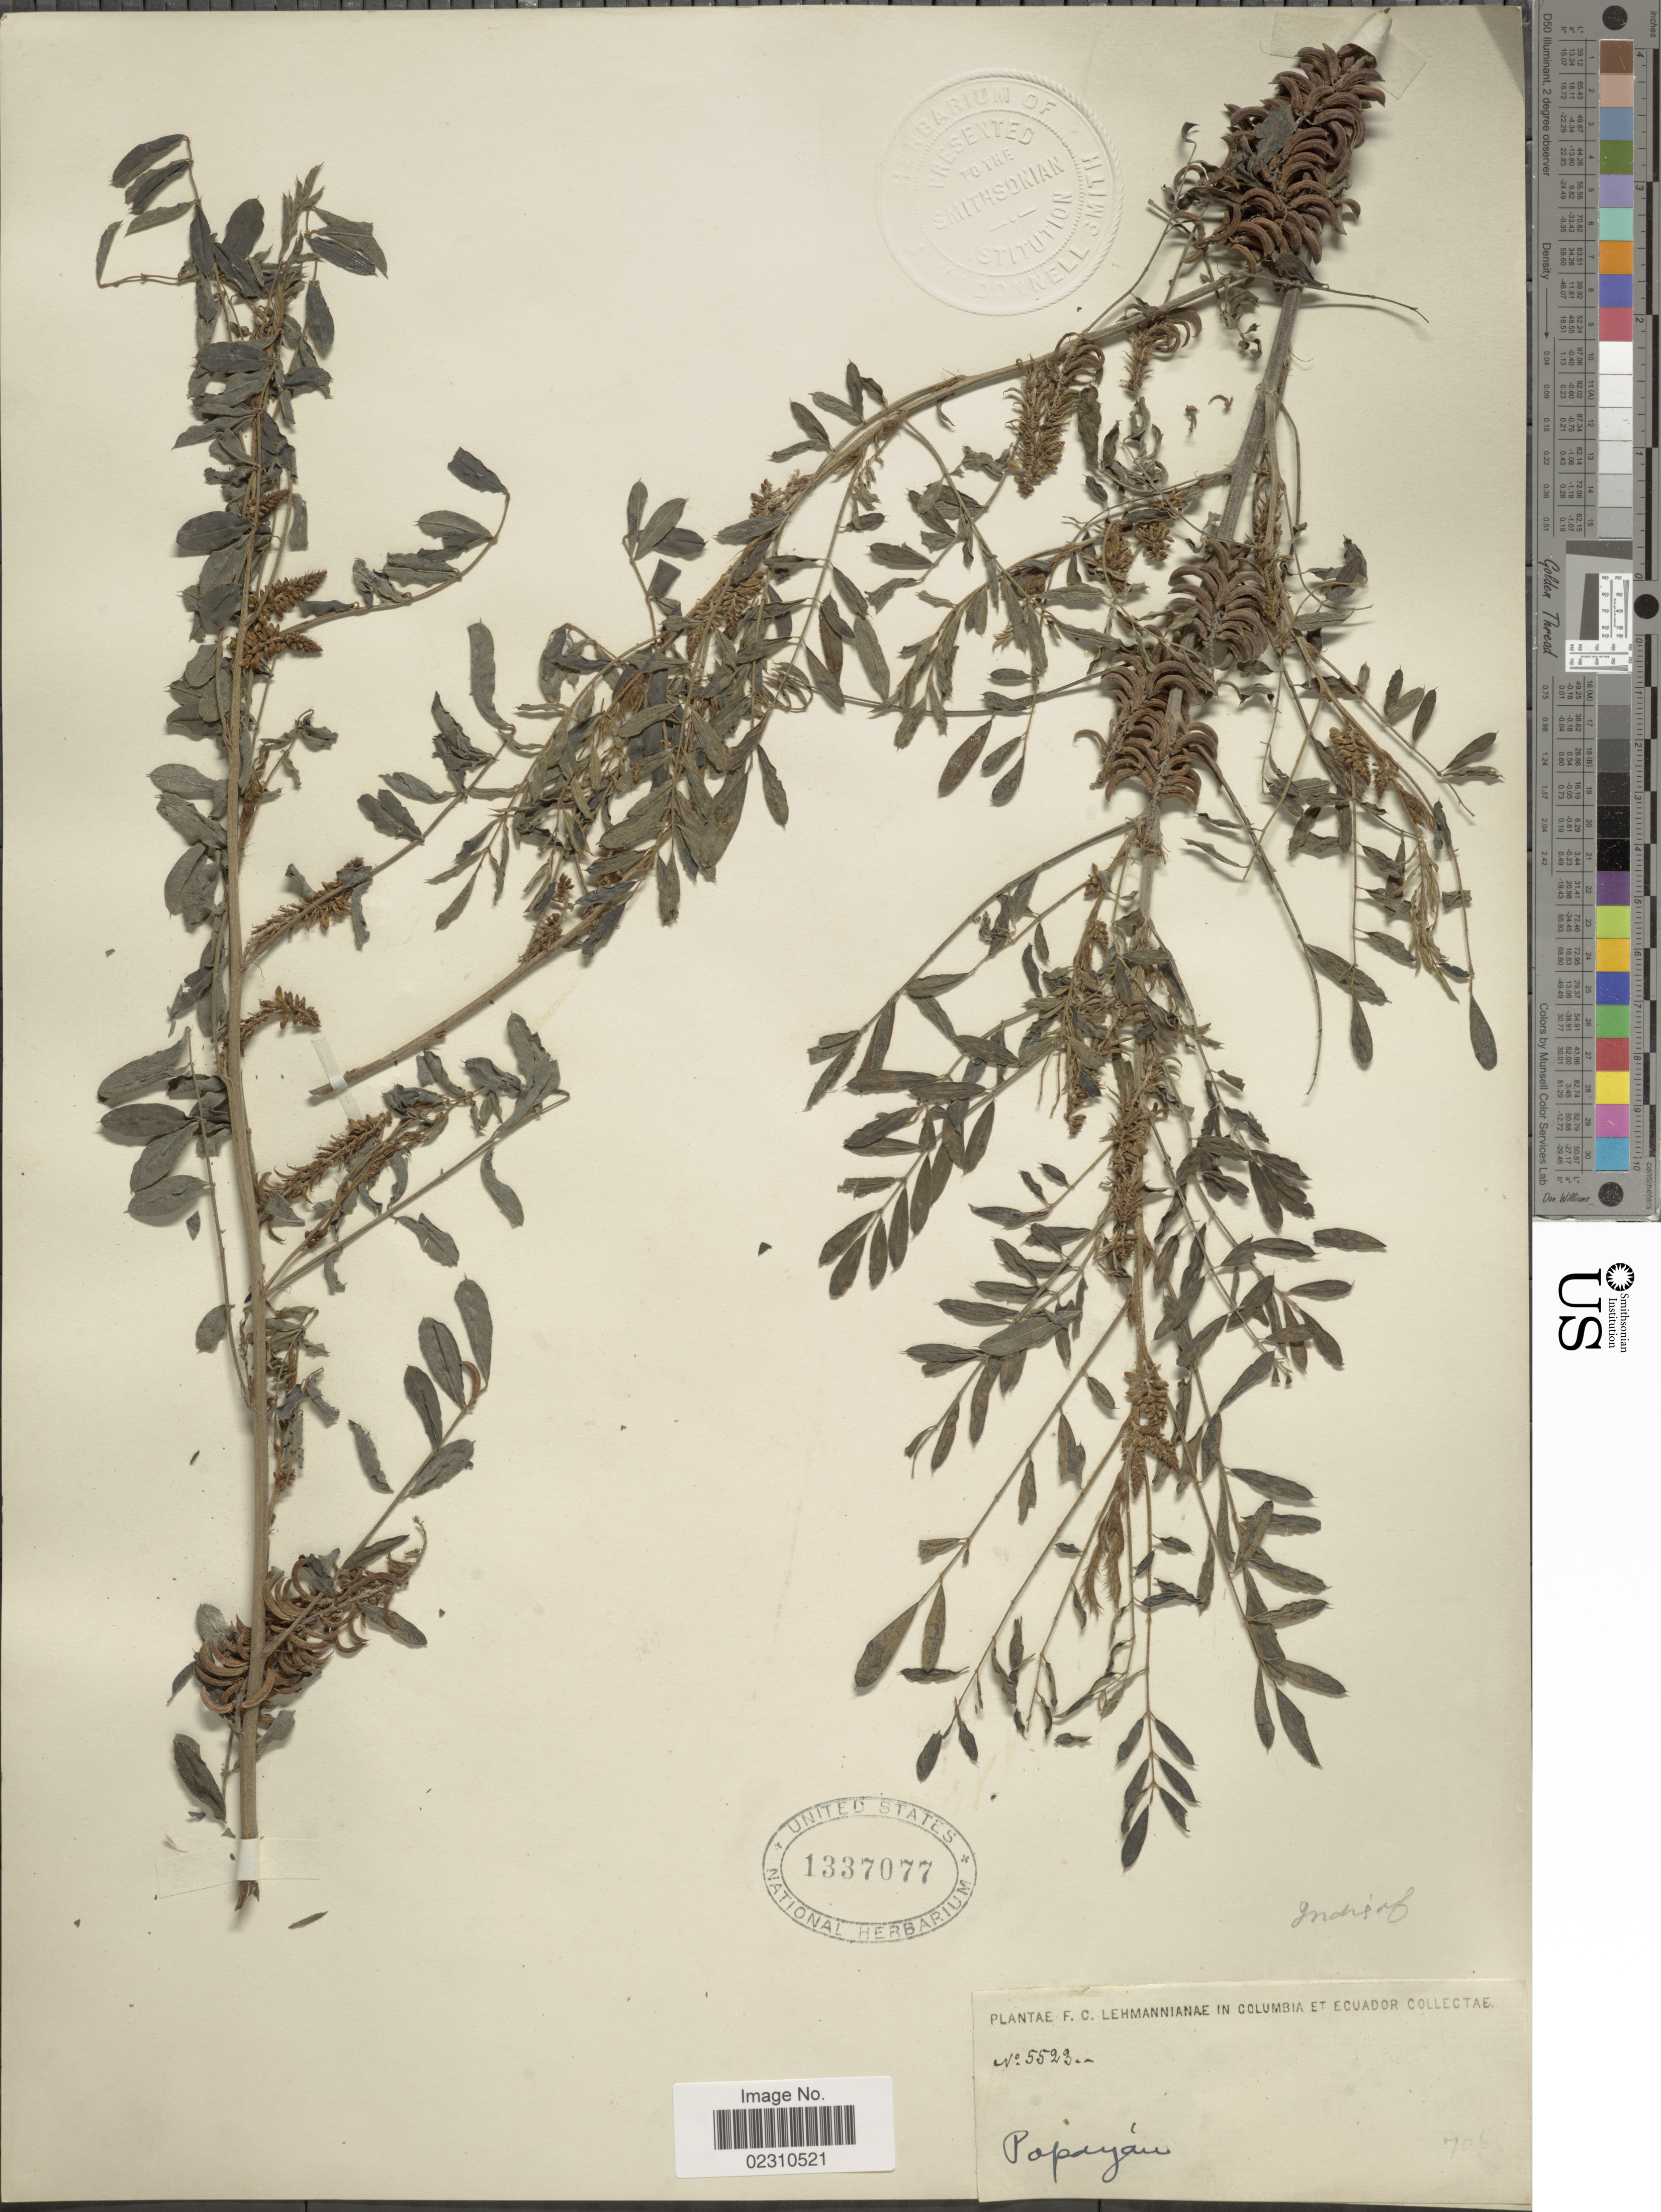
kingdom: Plantae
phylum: Tracheophyta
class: Magnoliopsida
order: Fabales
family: Fabaceae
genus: Indigofera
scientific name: Indigofera suffruticosa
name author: Mill.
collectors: F. C. Lehmann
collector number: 5523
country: Colombia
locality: Colombia et Ecuador, Popayan.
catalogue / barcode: US 1337077